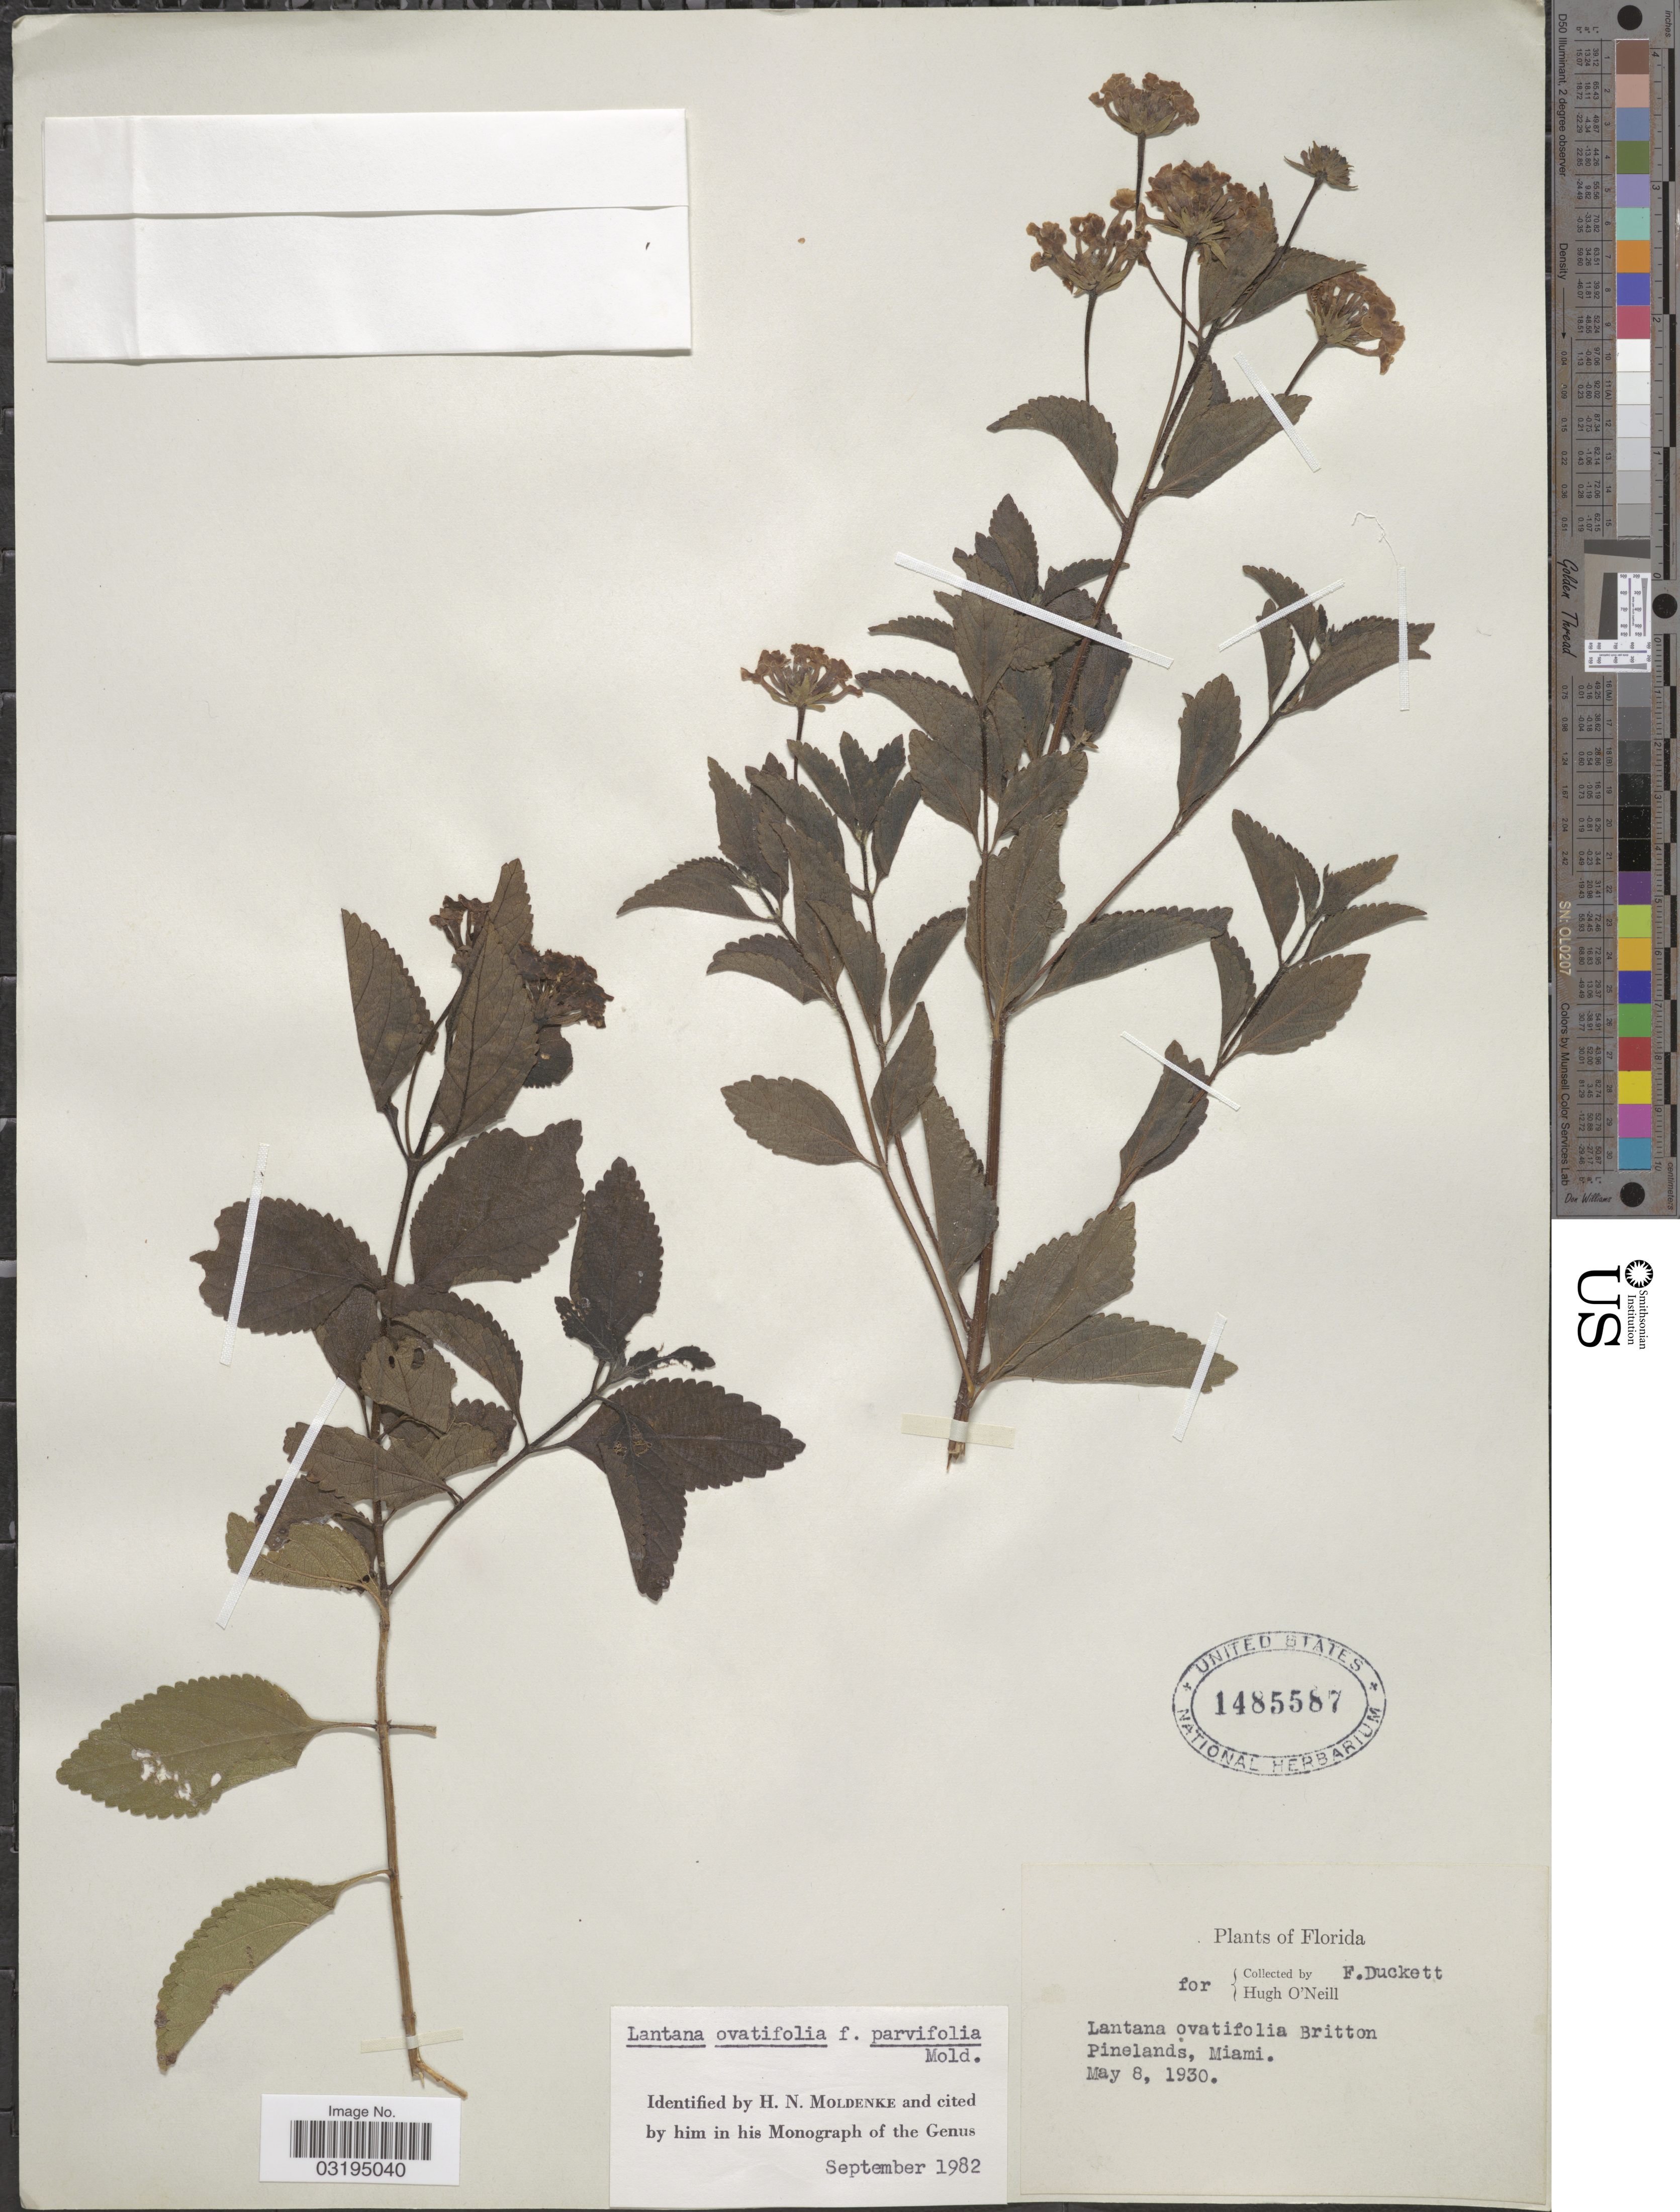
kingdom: Plantae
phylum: Tracheophyta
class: Magnoliopsida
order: Lamiales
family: Verbenaceae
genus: Lantana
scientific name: Lantana ovatifolia f. parvifolia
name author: Moldenke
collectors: F. Duckett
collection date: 1930-05-08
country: United States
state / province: Florida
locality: Pinelands, Miami.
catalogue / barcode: US 1485587